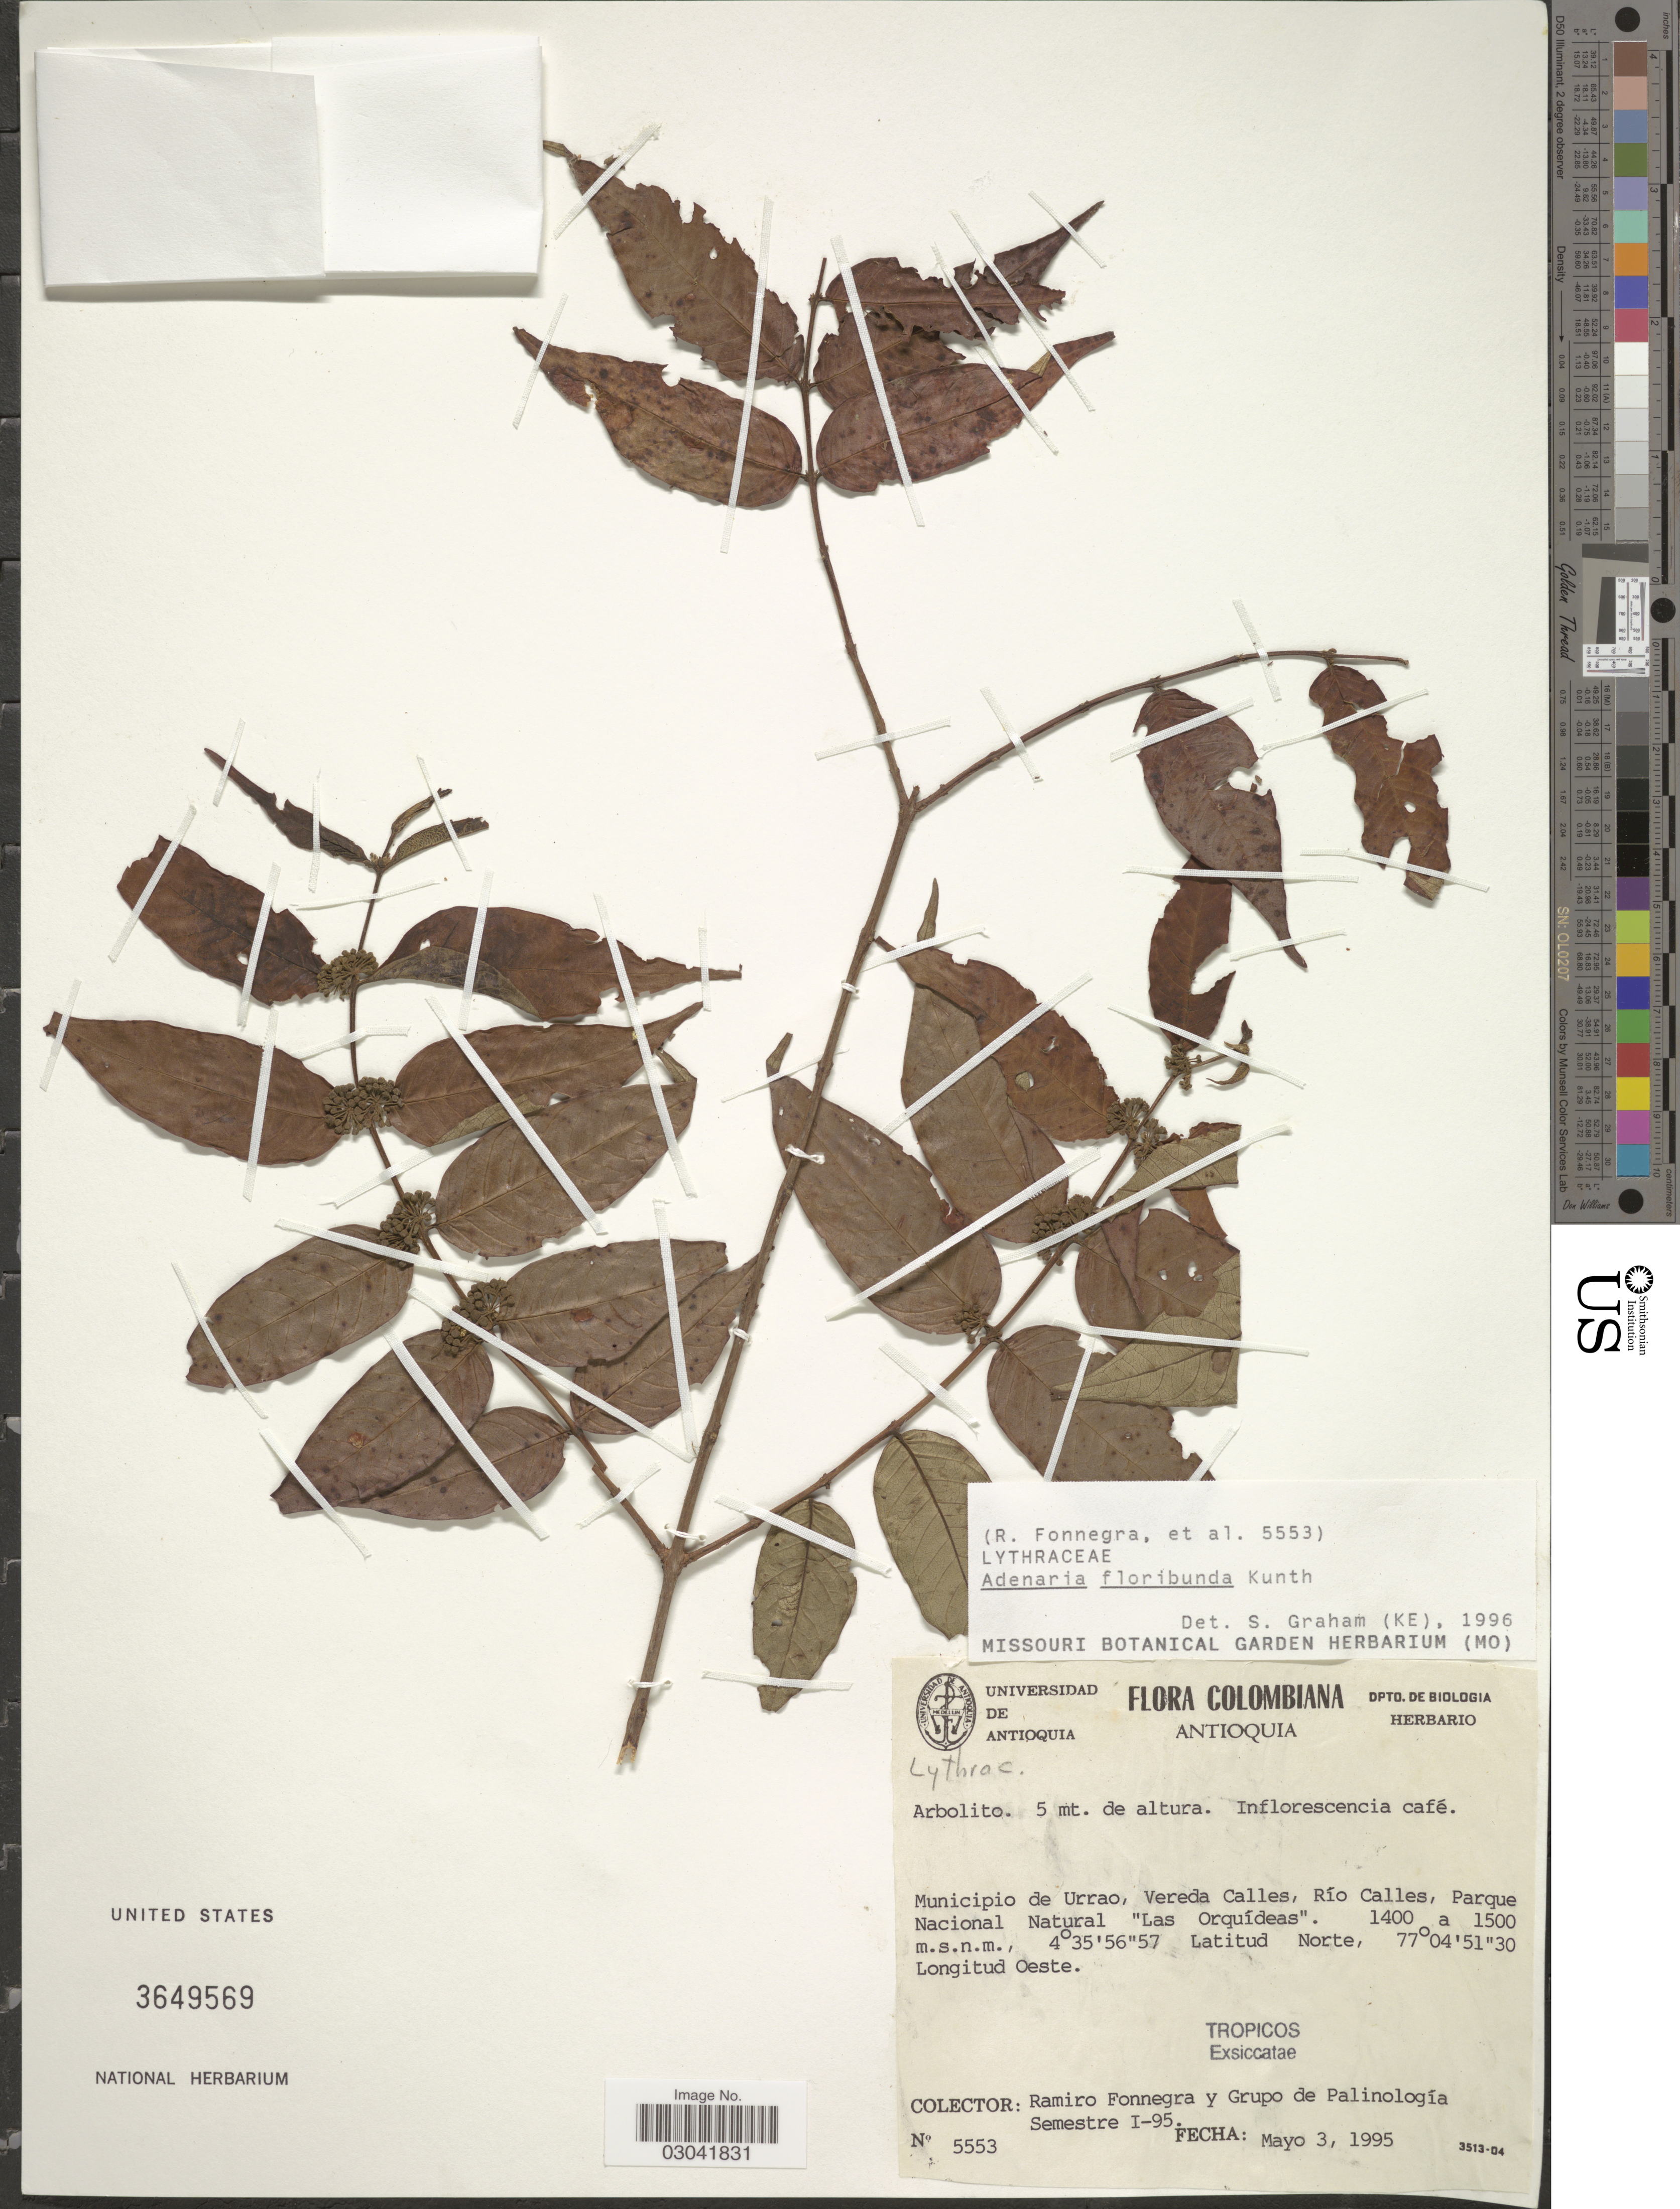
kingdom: Plantae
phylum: Tracheophyta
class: Magnoliopsida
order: Myrtales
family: Lythraceae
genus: Adenaria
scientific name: Adenaria floribunda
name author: Kunth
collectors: R. Fonnegra G. & Grupo de Palinología Semestre I-95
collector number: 5553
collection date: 1995-05-03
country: Colombia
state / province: Antioquia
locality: Municipio de Urrao, Vereda Calles, Río Calles, Parque Nacional Natural "Las Orquídeas".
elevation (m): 1400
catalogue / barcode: US 3649569